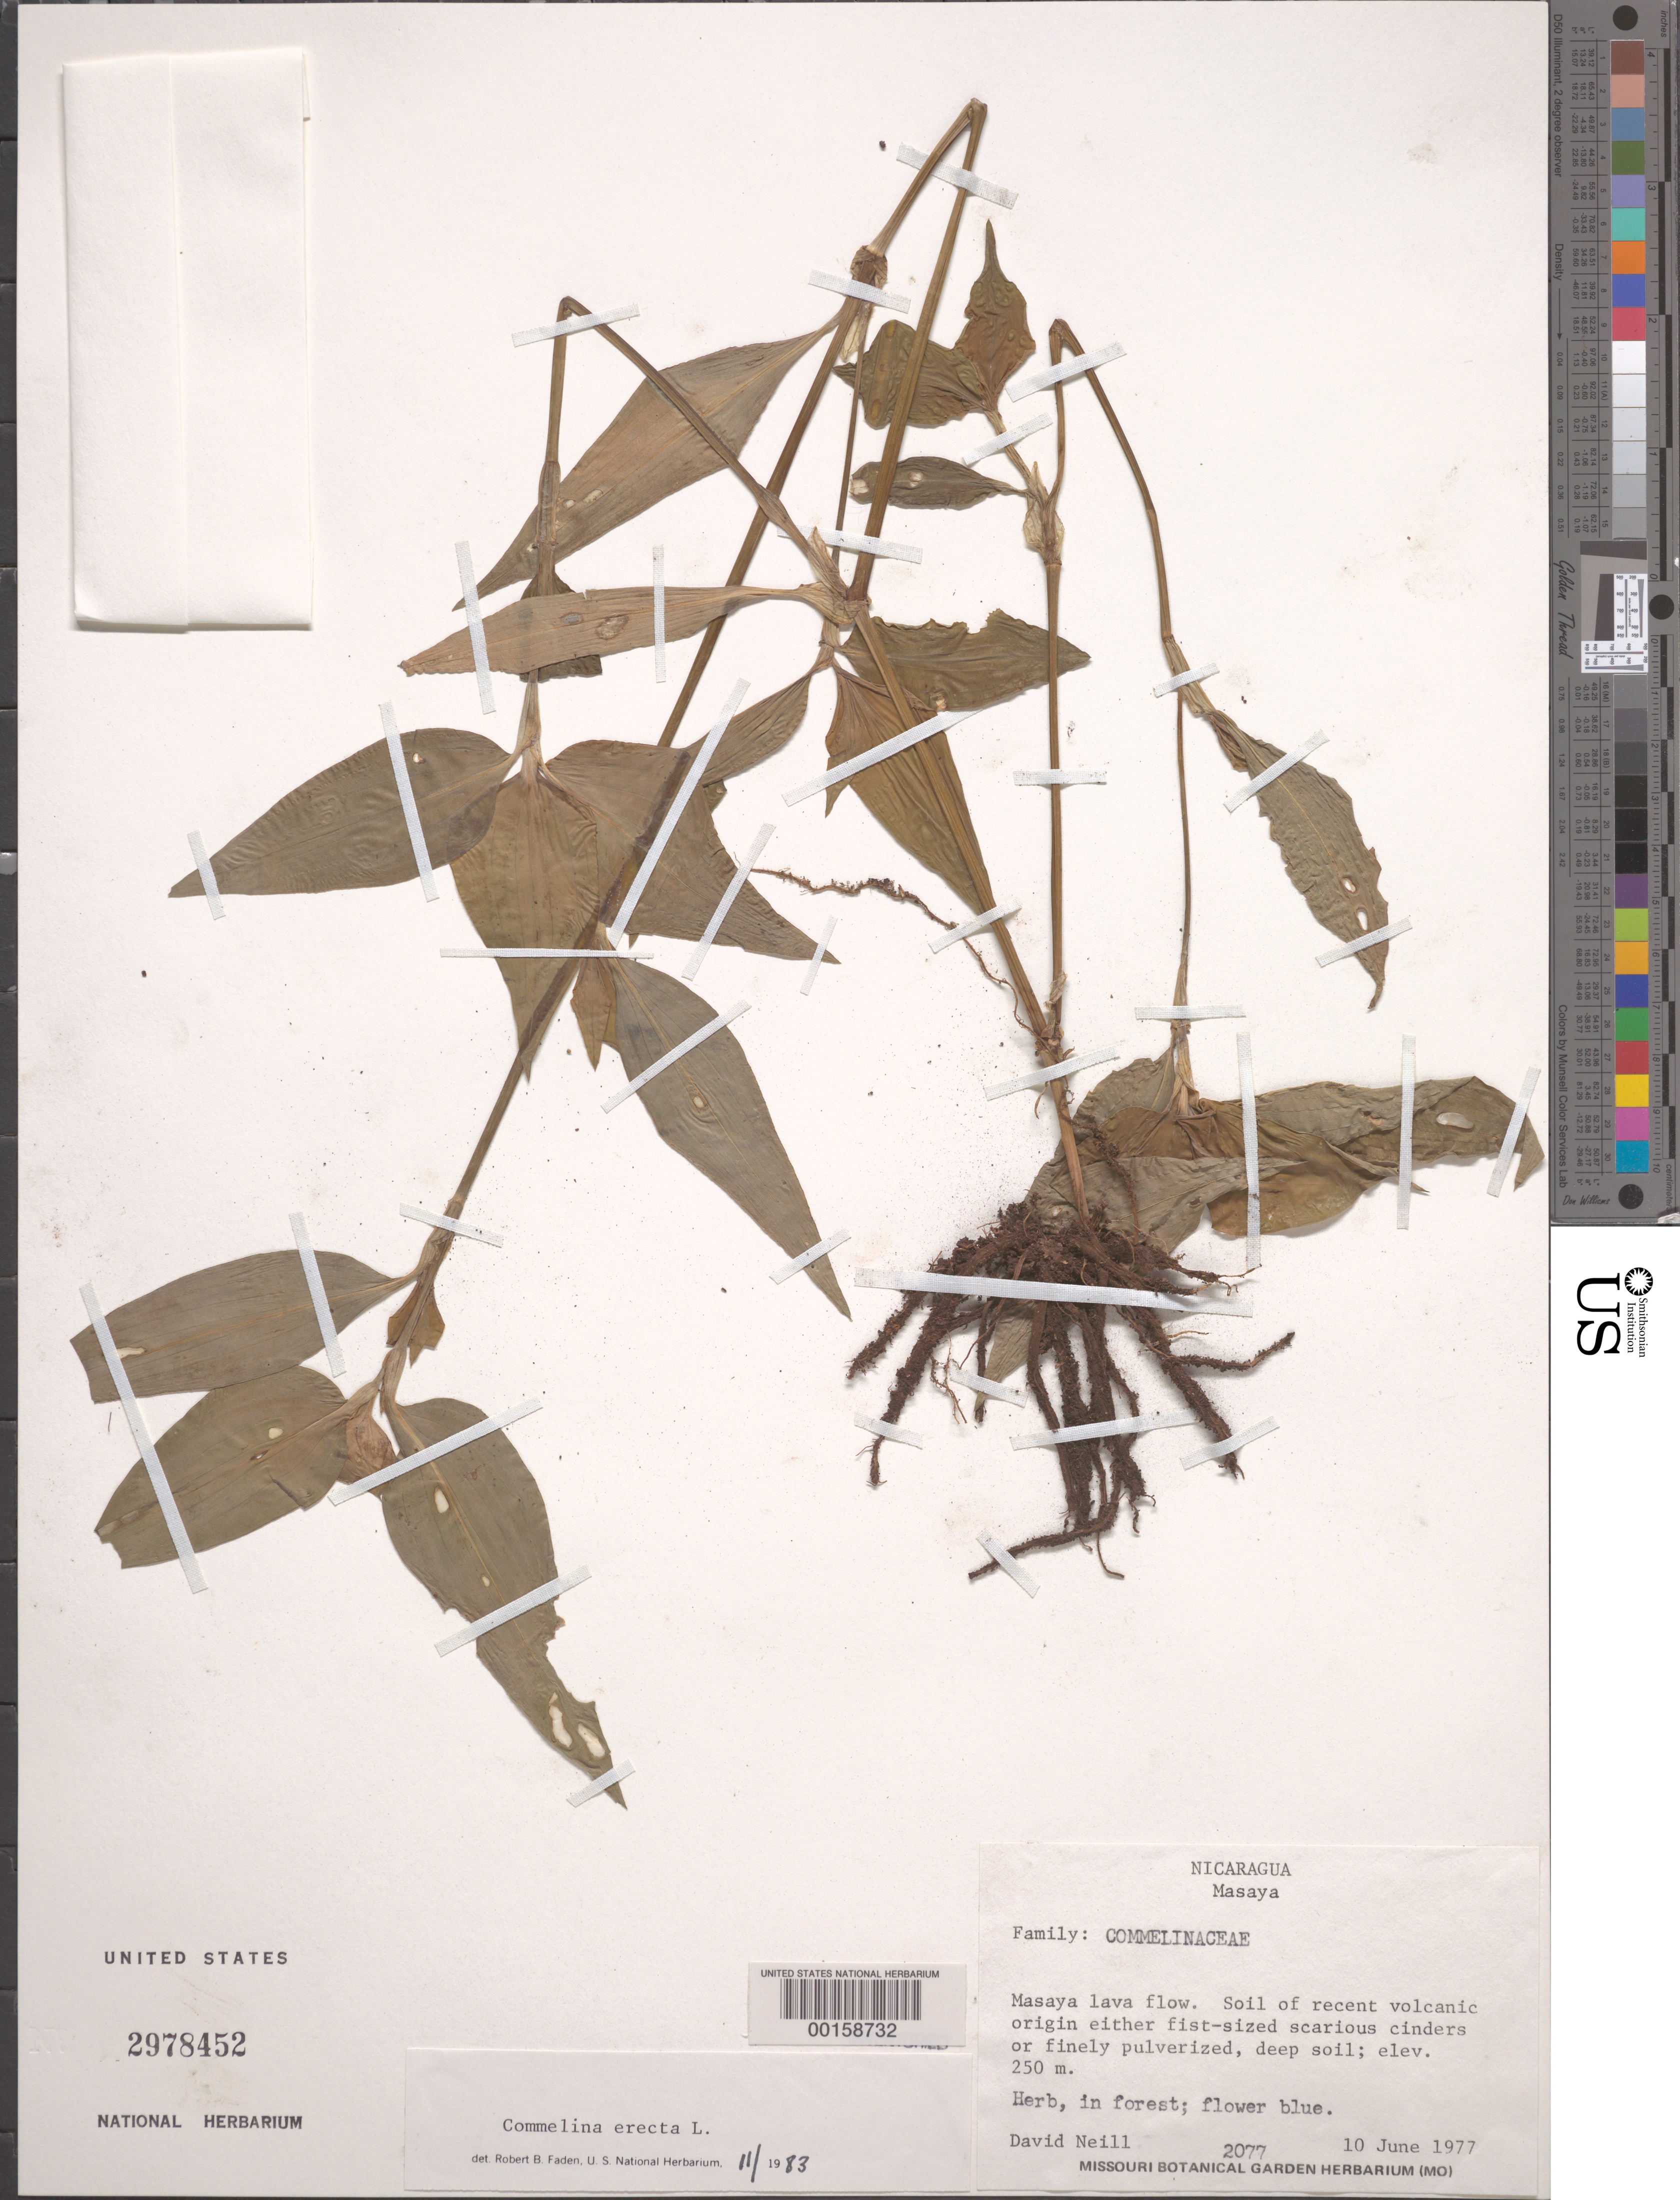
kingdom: Plantae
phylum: Tracheophyta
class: Liliopsida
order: Commelinales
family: Commelinaceae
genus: Commelina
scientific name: Commelina erecta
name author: L.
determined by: Faden, Robert B., (US), Smithsonian Institution - National Museum of Natural History (UNITED STATES)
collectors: D. A. Neill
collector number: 2077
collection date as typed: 10 Jun 1977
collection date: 1977-06-10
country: Nicaragua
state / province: Masaya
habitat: Deep pulverized volcanic soil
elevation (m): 250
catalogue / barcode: US 2978452